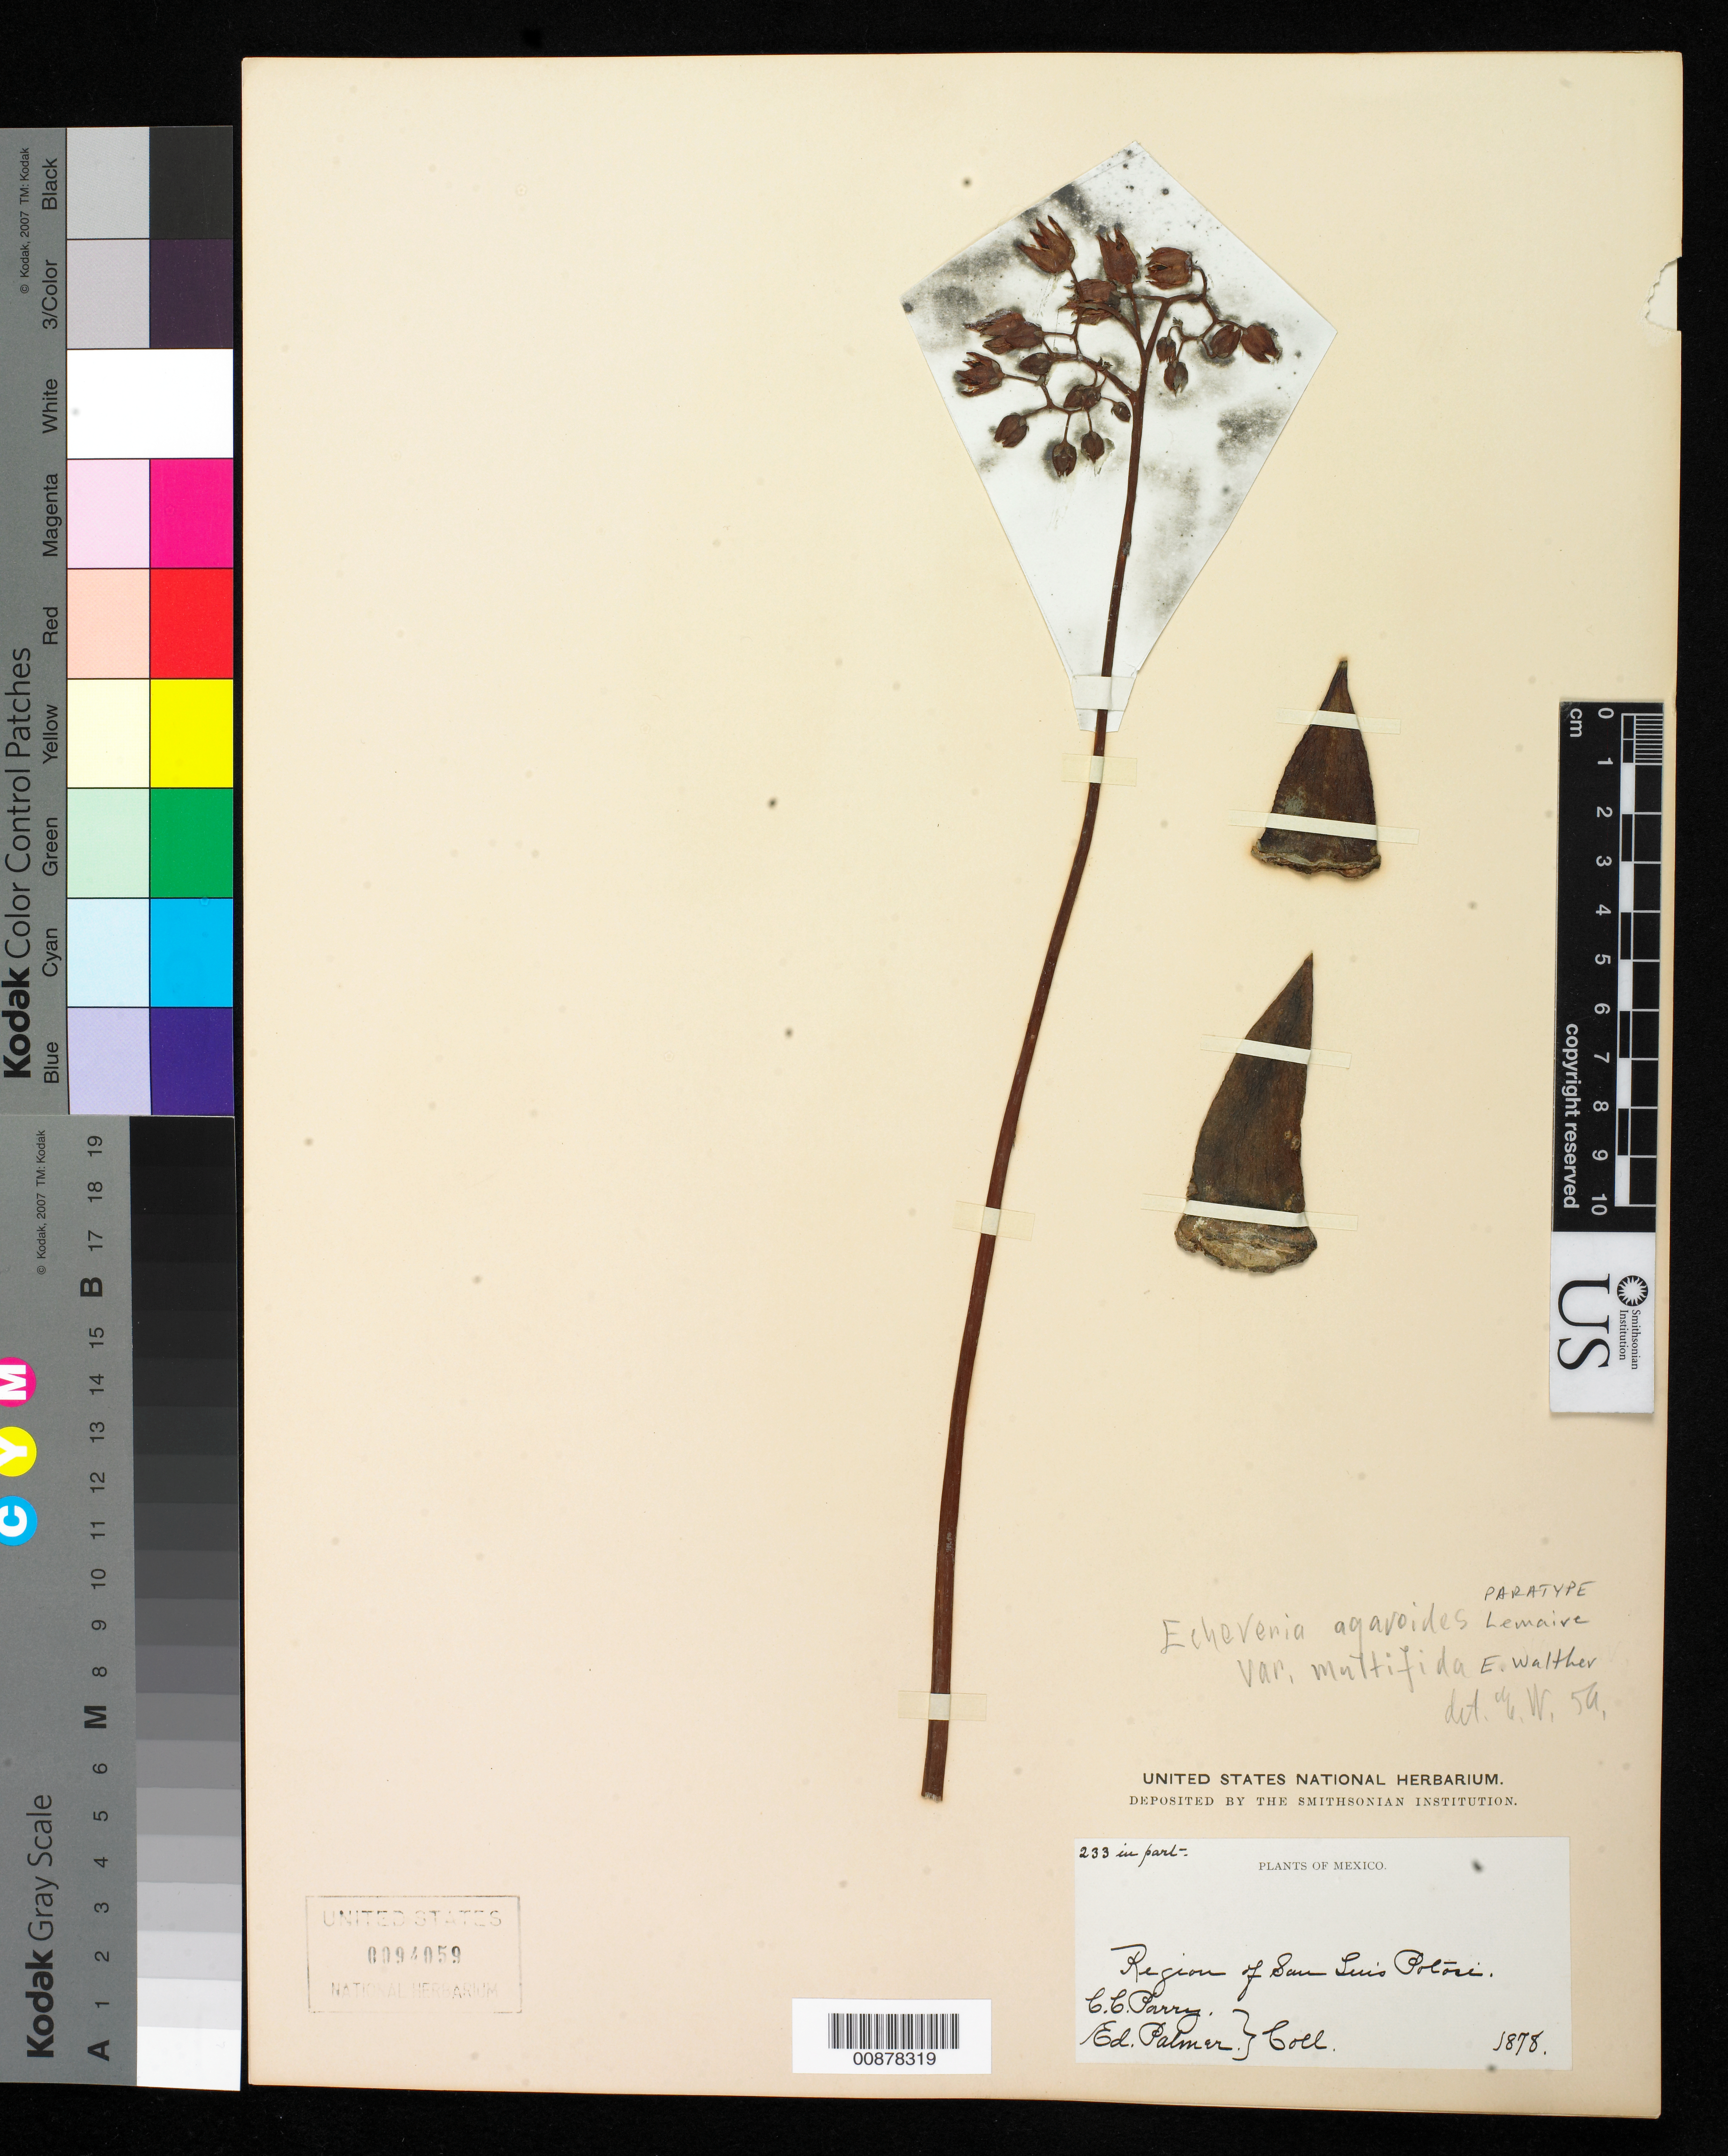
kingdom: Plantae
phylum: Tracheophyta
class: Magnoliopsida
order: Saxifragales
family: Crassulaceae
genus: Echeveria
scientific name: Echeveria agavoides var. multifida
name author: E. Walther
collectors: C. C. Parry & E. Palmer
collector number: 233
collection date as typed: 1878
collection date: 1878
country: Mexico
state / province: San Luis Potosí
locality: Region of San Luis Potosí.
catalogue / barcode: US 94059